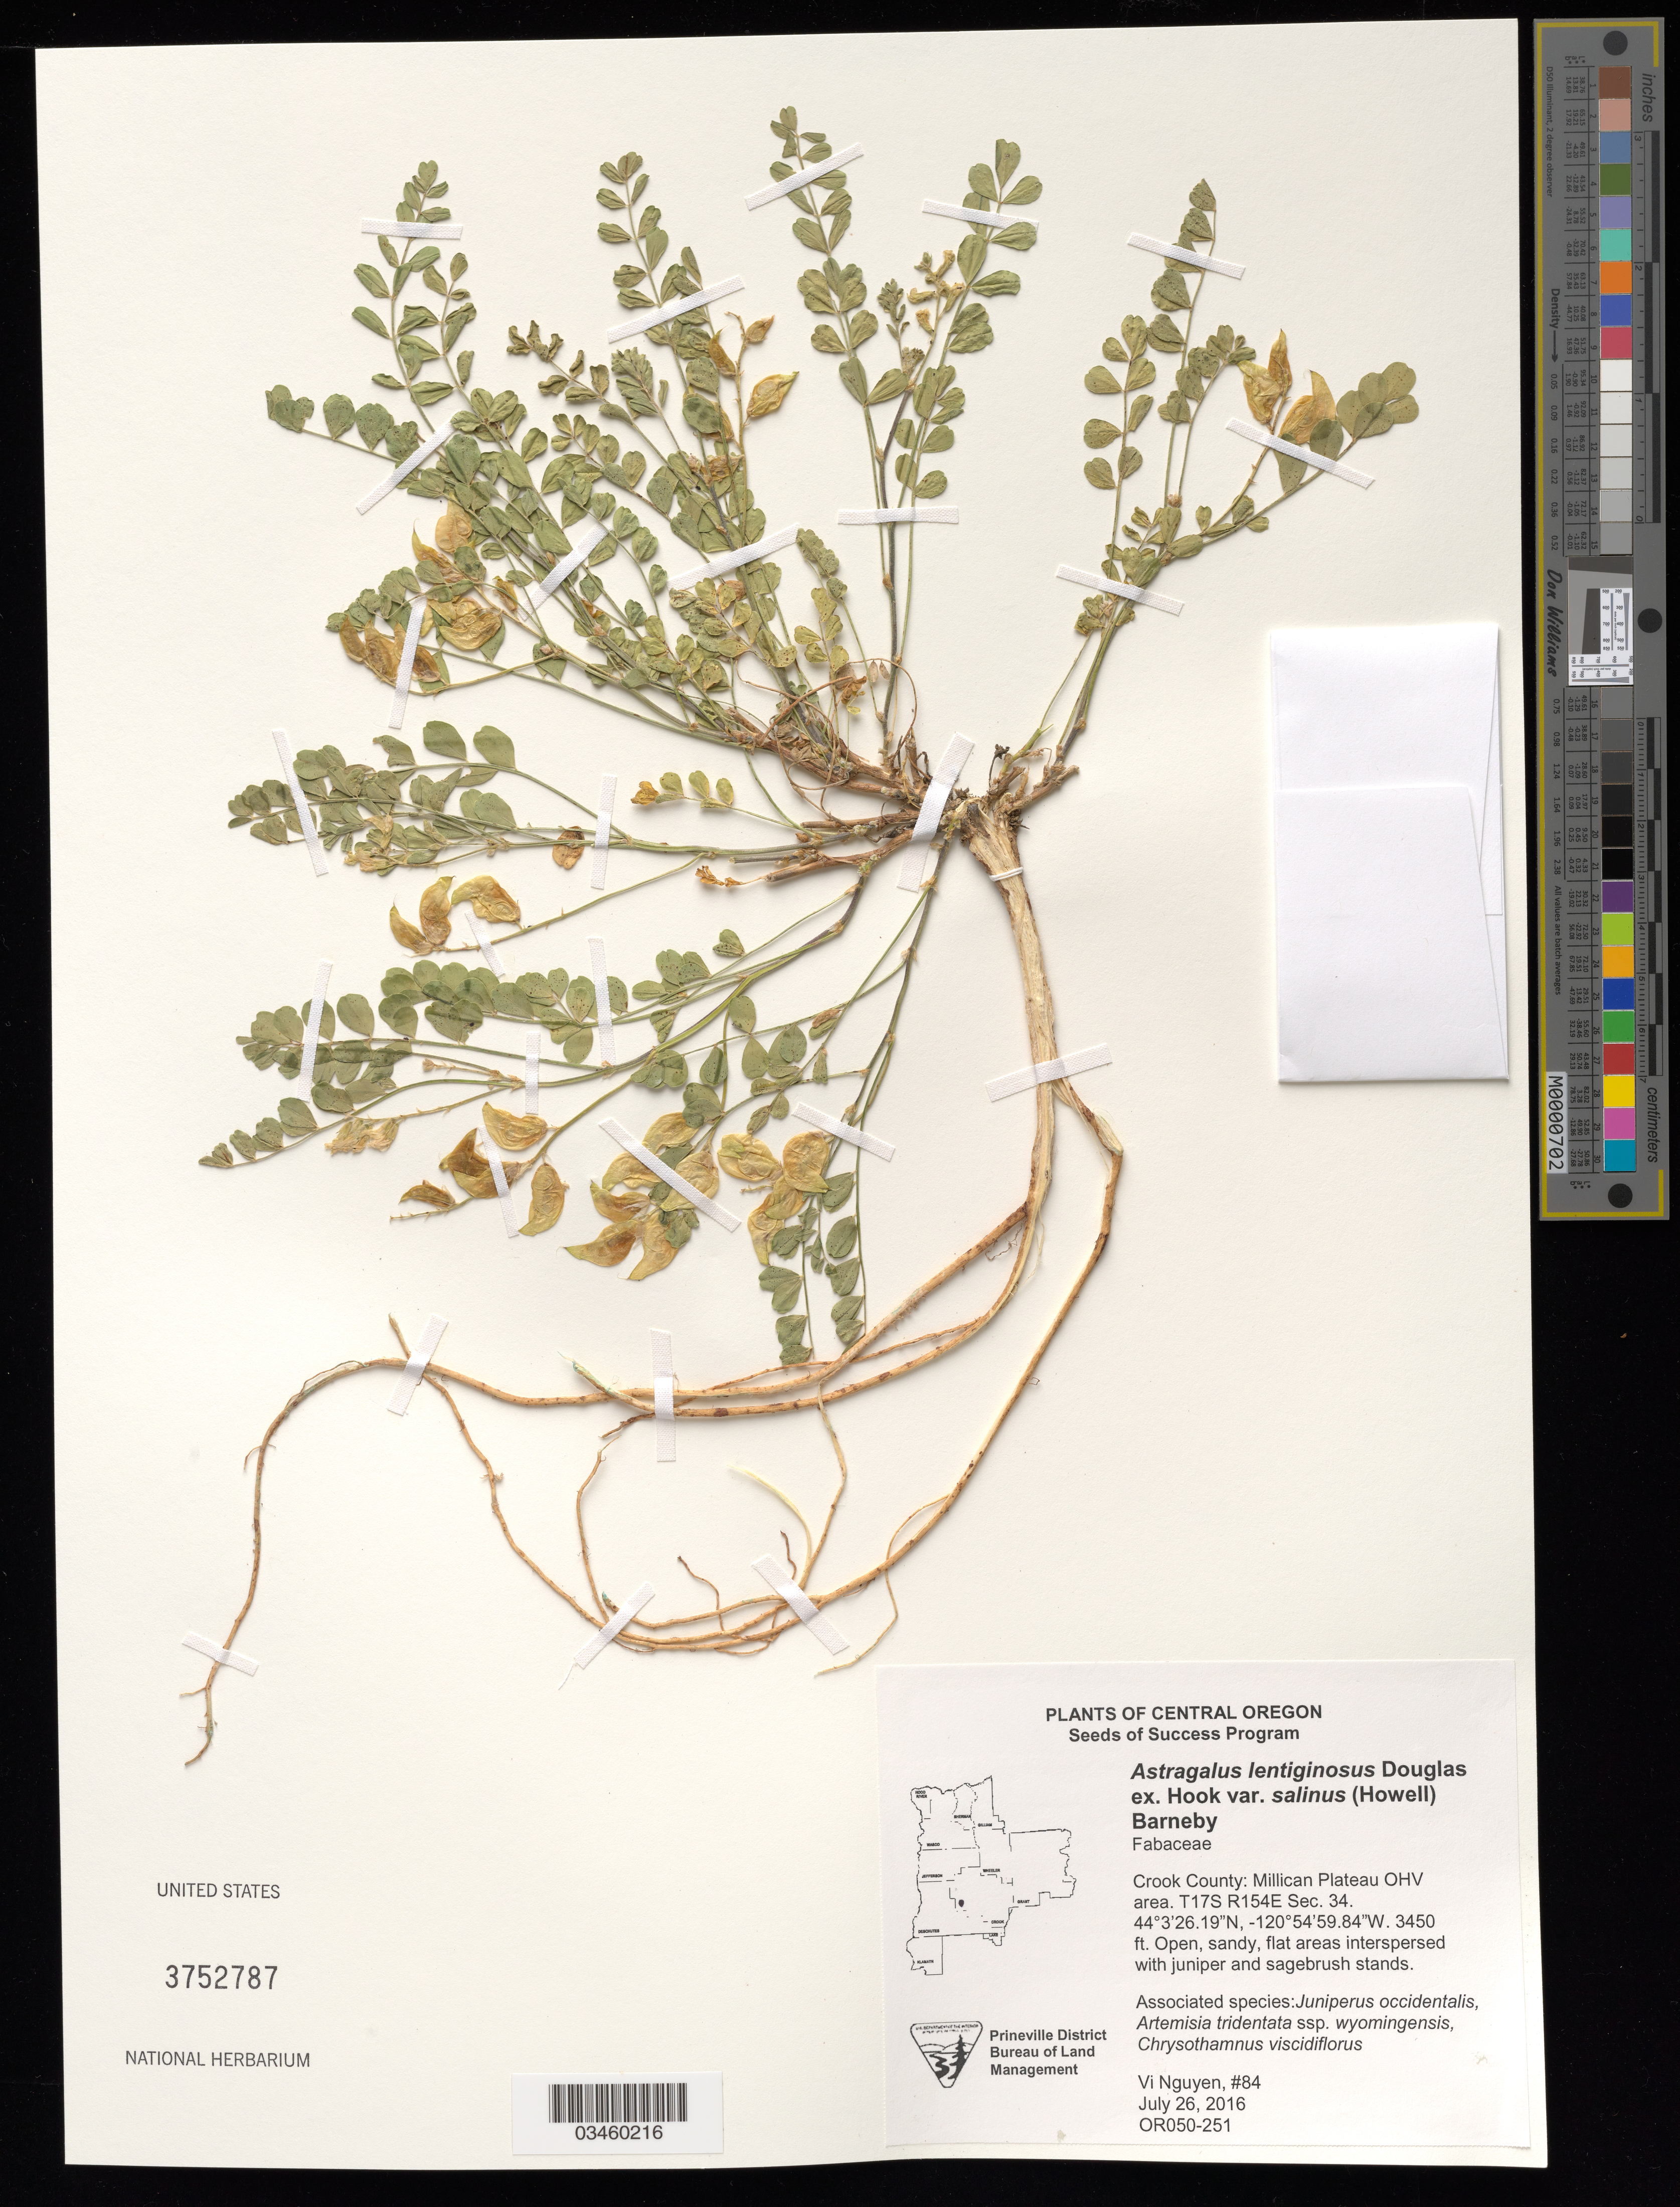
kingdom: Plantae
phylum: Tracheophyta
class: Magnoliopsida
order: Fabales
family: Fabaceae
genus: Astragalus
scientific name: Astragalus lentiginosus var. salinus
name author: (Howell) Barneby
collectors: V. Nguyen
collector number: OR050-251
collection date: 2016-07-26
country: United States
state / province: Oregon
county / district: Crook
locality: Millican Plateau OHV area. T17S R154E Sec 34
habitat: Open, sandy flat areas interspersed with juniper and sagebrush stands. With Artemisia tridentata ssp. wyomingensis, Juniperus occidentalis, ect.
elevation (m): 1052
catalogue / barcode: US 3752787